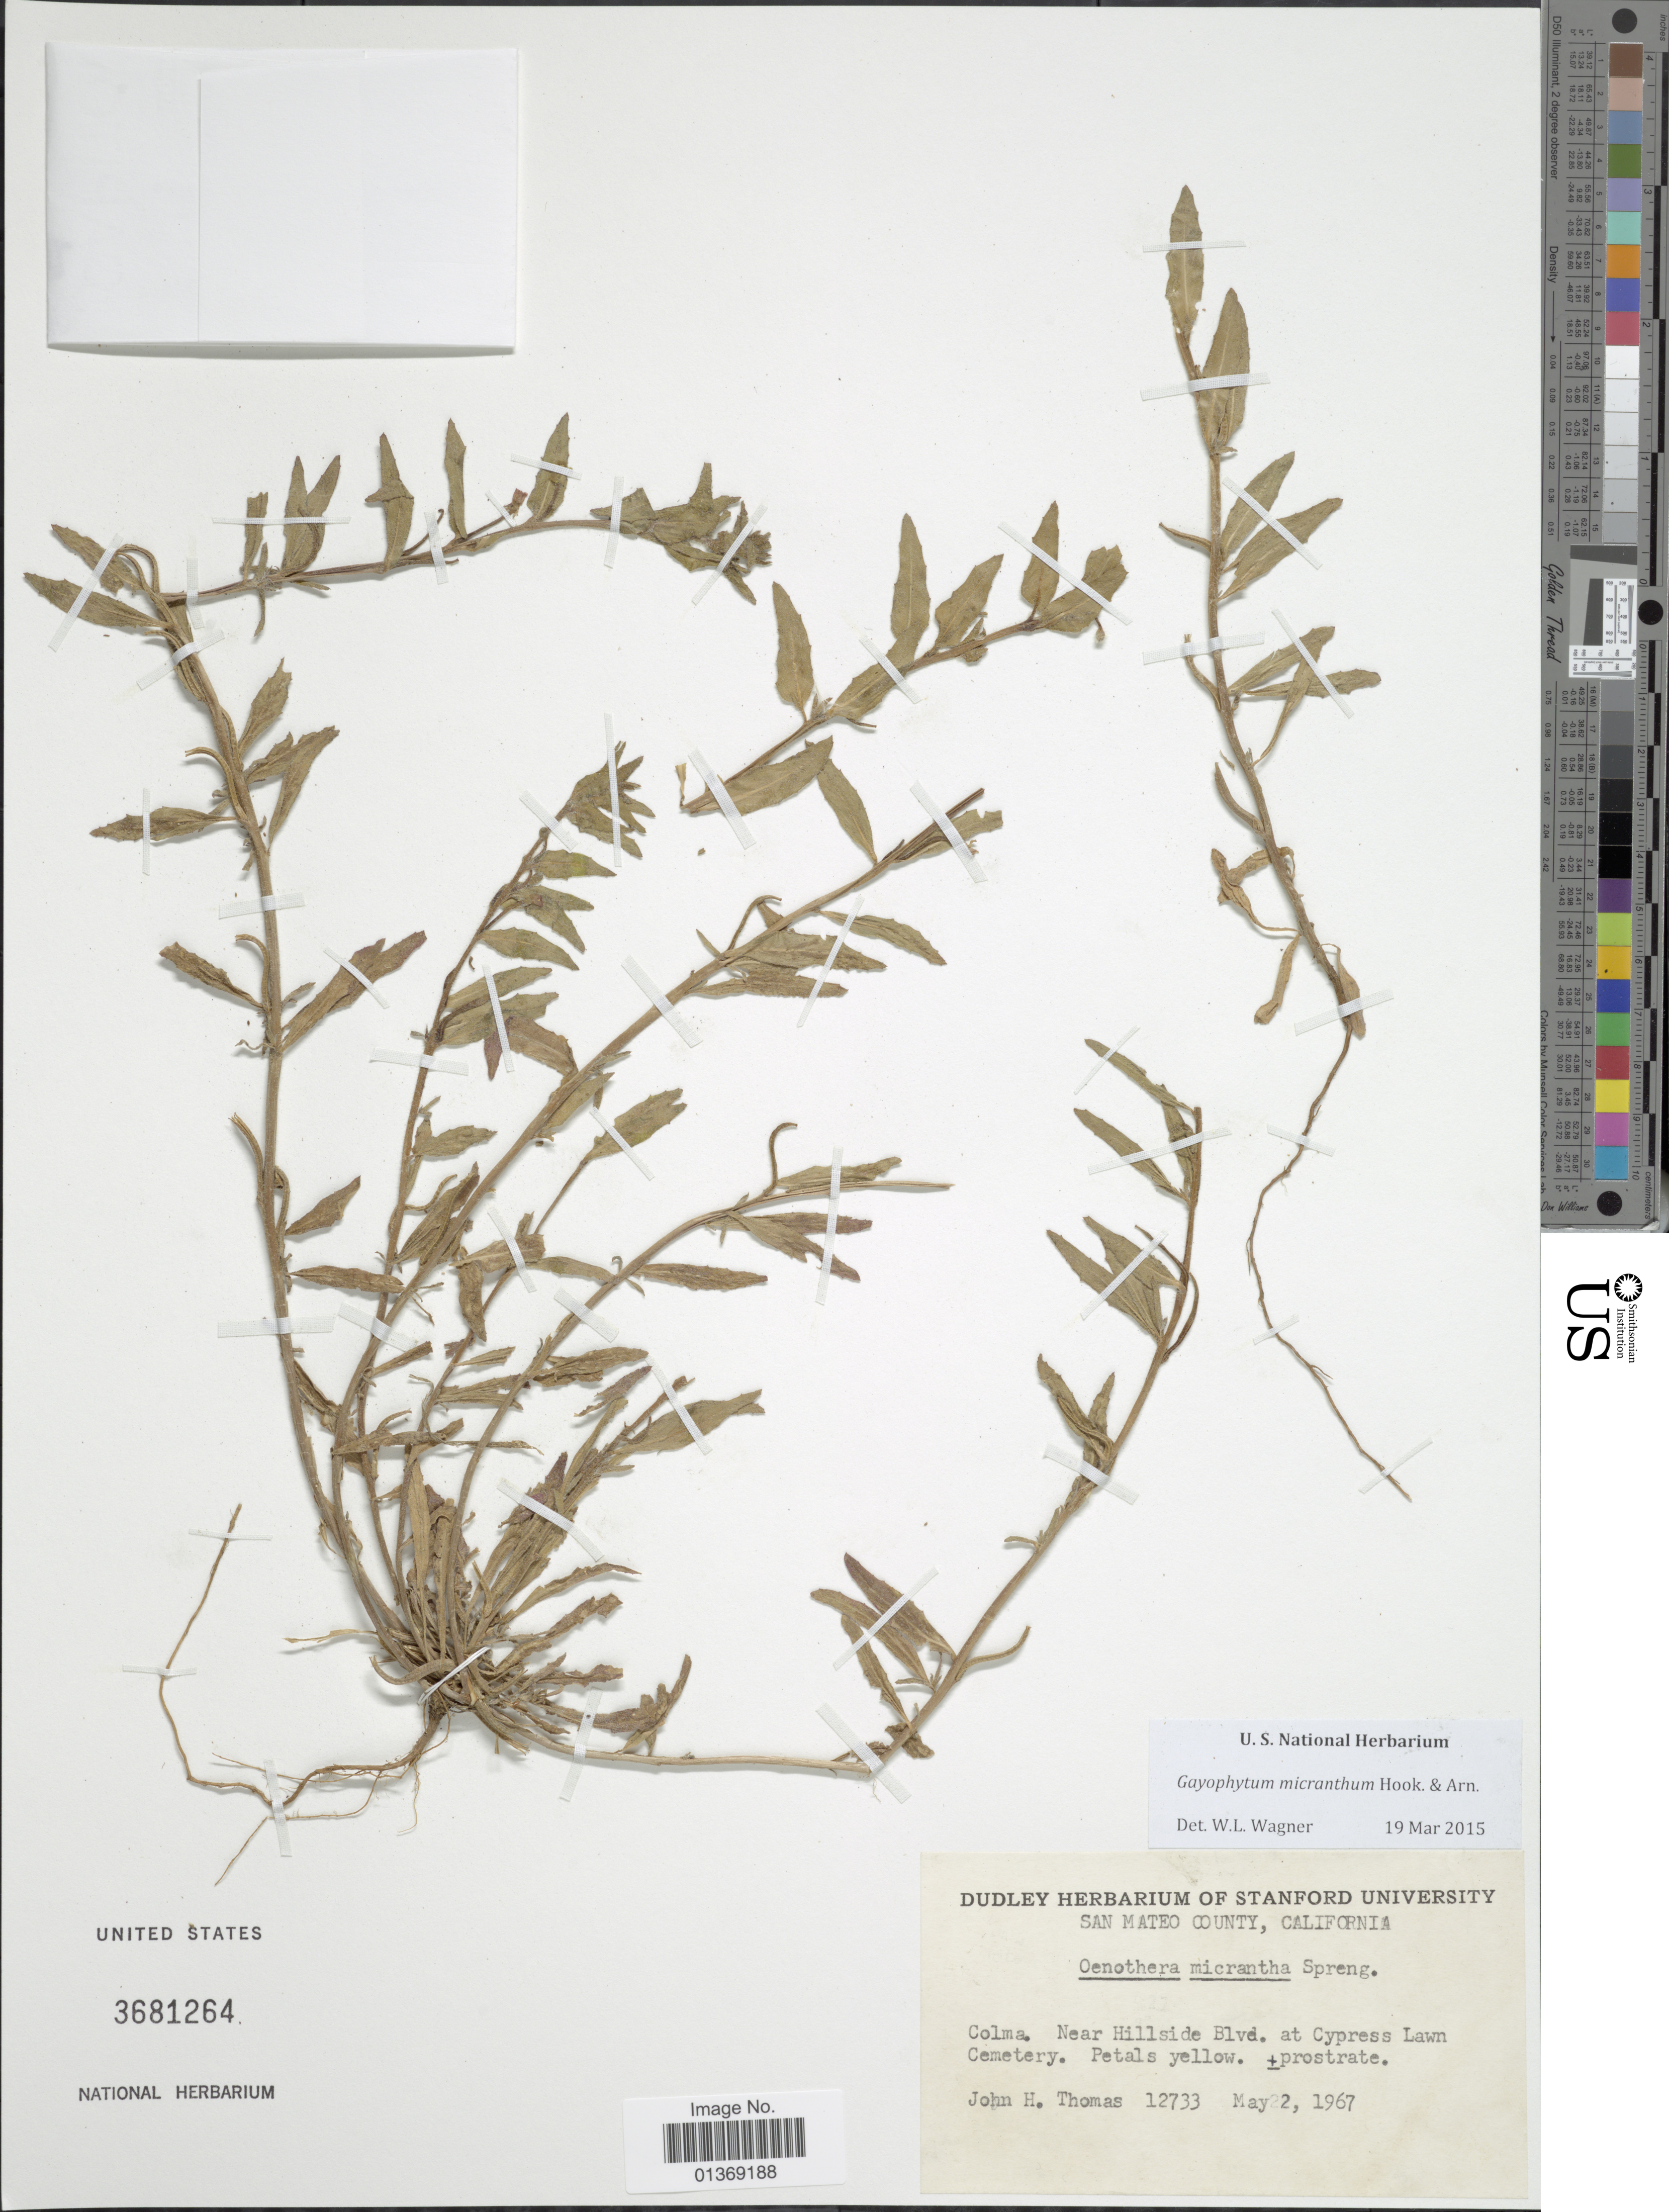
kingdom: Plantae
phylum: Tracheophyta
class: Magnoliopsida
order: Myrtales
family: Onagraceae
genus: Camissoniopsis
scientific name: Camissoniopsis micrantha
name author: (Hornem. ex Spreng.) W.L. Wagner & Hoch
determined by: Wagner, W. L., (BOT), Smithsonian Institution - National Museum of Natural History (UNITED STATES)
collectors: J. H. Thomas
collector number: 12733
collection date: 1967-05-22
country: United States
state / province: California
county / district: San Mateo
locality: Colma. Near Hillside Blvd. at Cypress Lawn Cemetery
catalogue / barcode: US 3681264